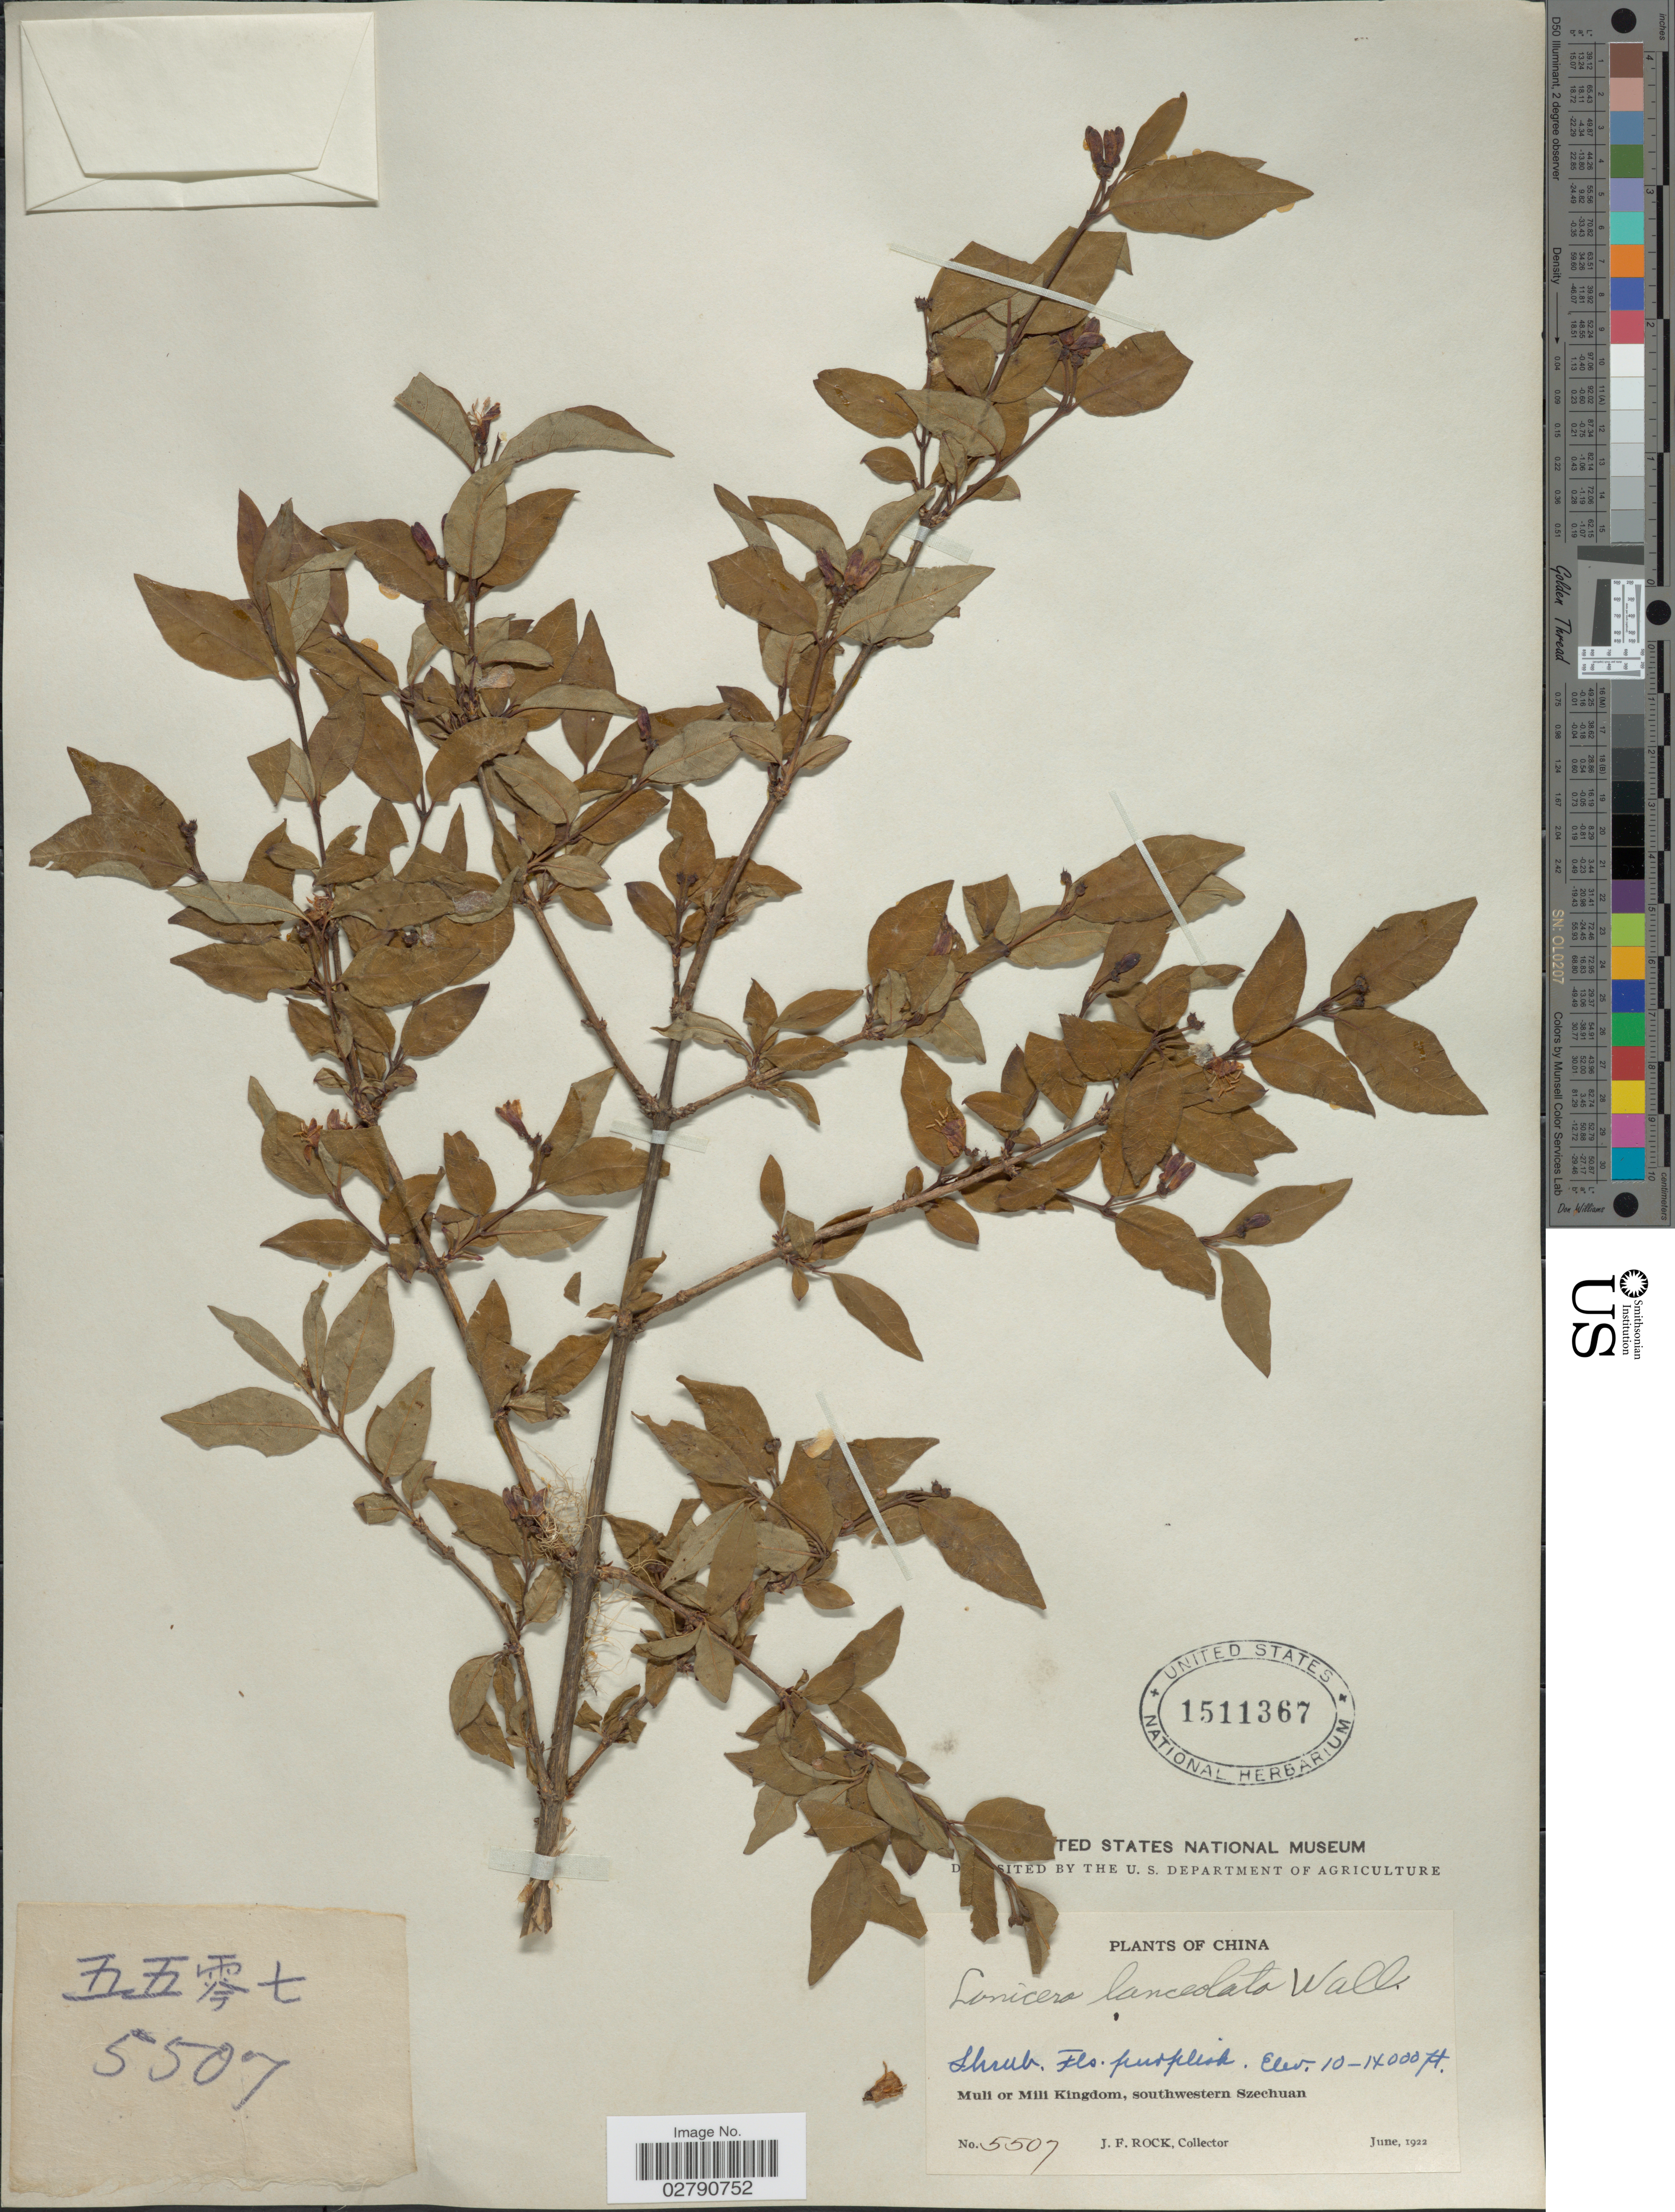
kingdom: Plantae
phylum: Tracheophyta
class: Magnoliopsida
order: Dipsacales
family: Caprifoliaceae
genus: Lonicera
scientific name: Lonicera lanceolata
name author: Wall.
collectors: J. Rock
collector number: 5507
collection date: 1922-06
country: China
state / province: Sichuan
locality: Muli or Mili Kingdom, southwestern Szechuan.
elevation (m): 3048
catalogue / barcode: US 1511367